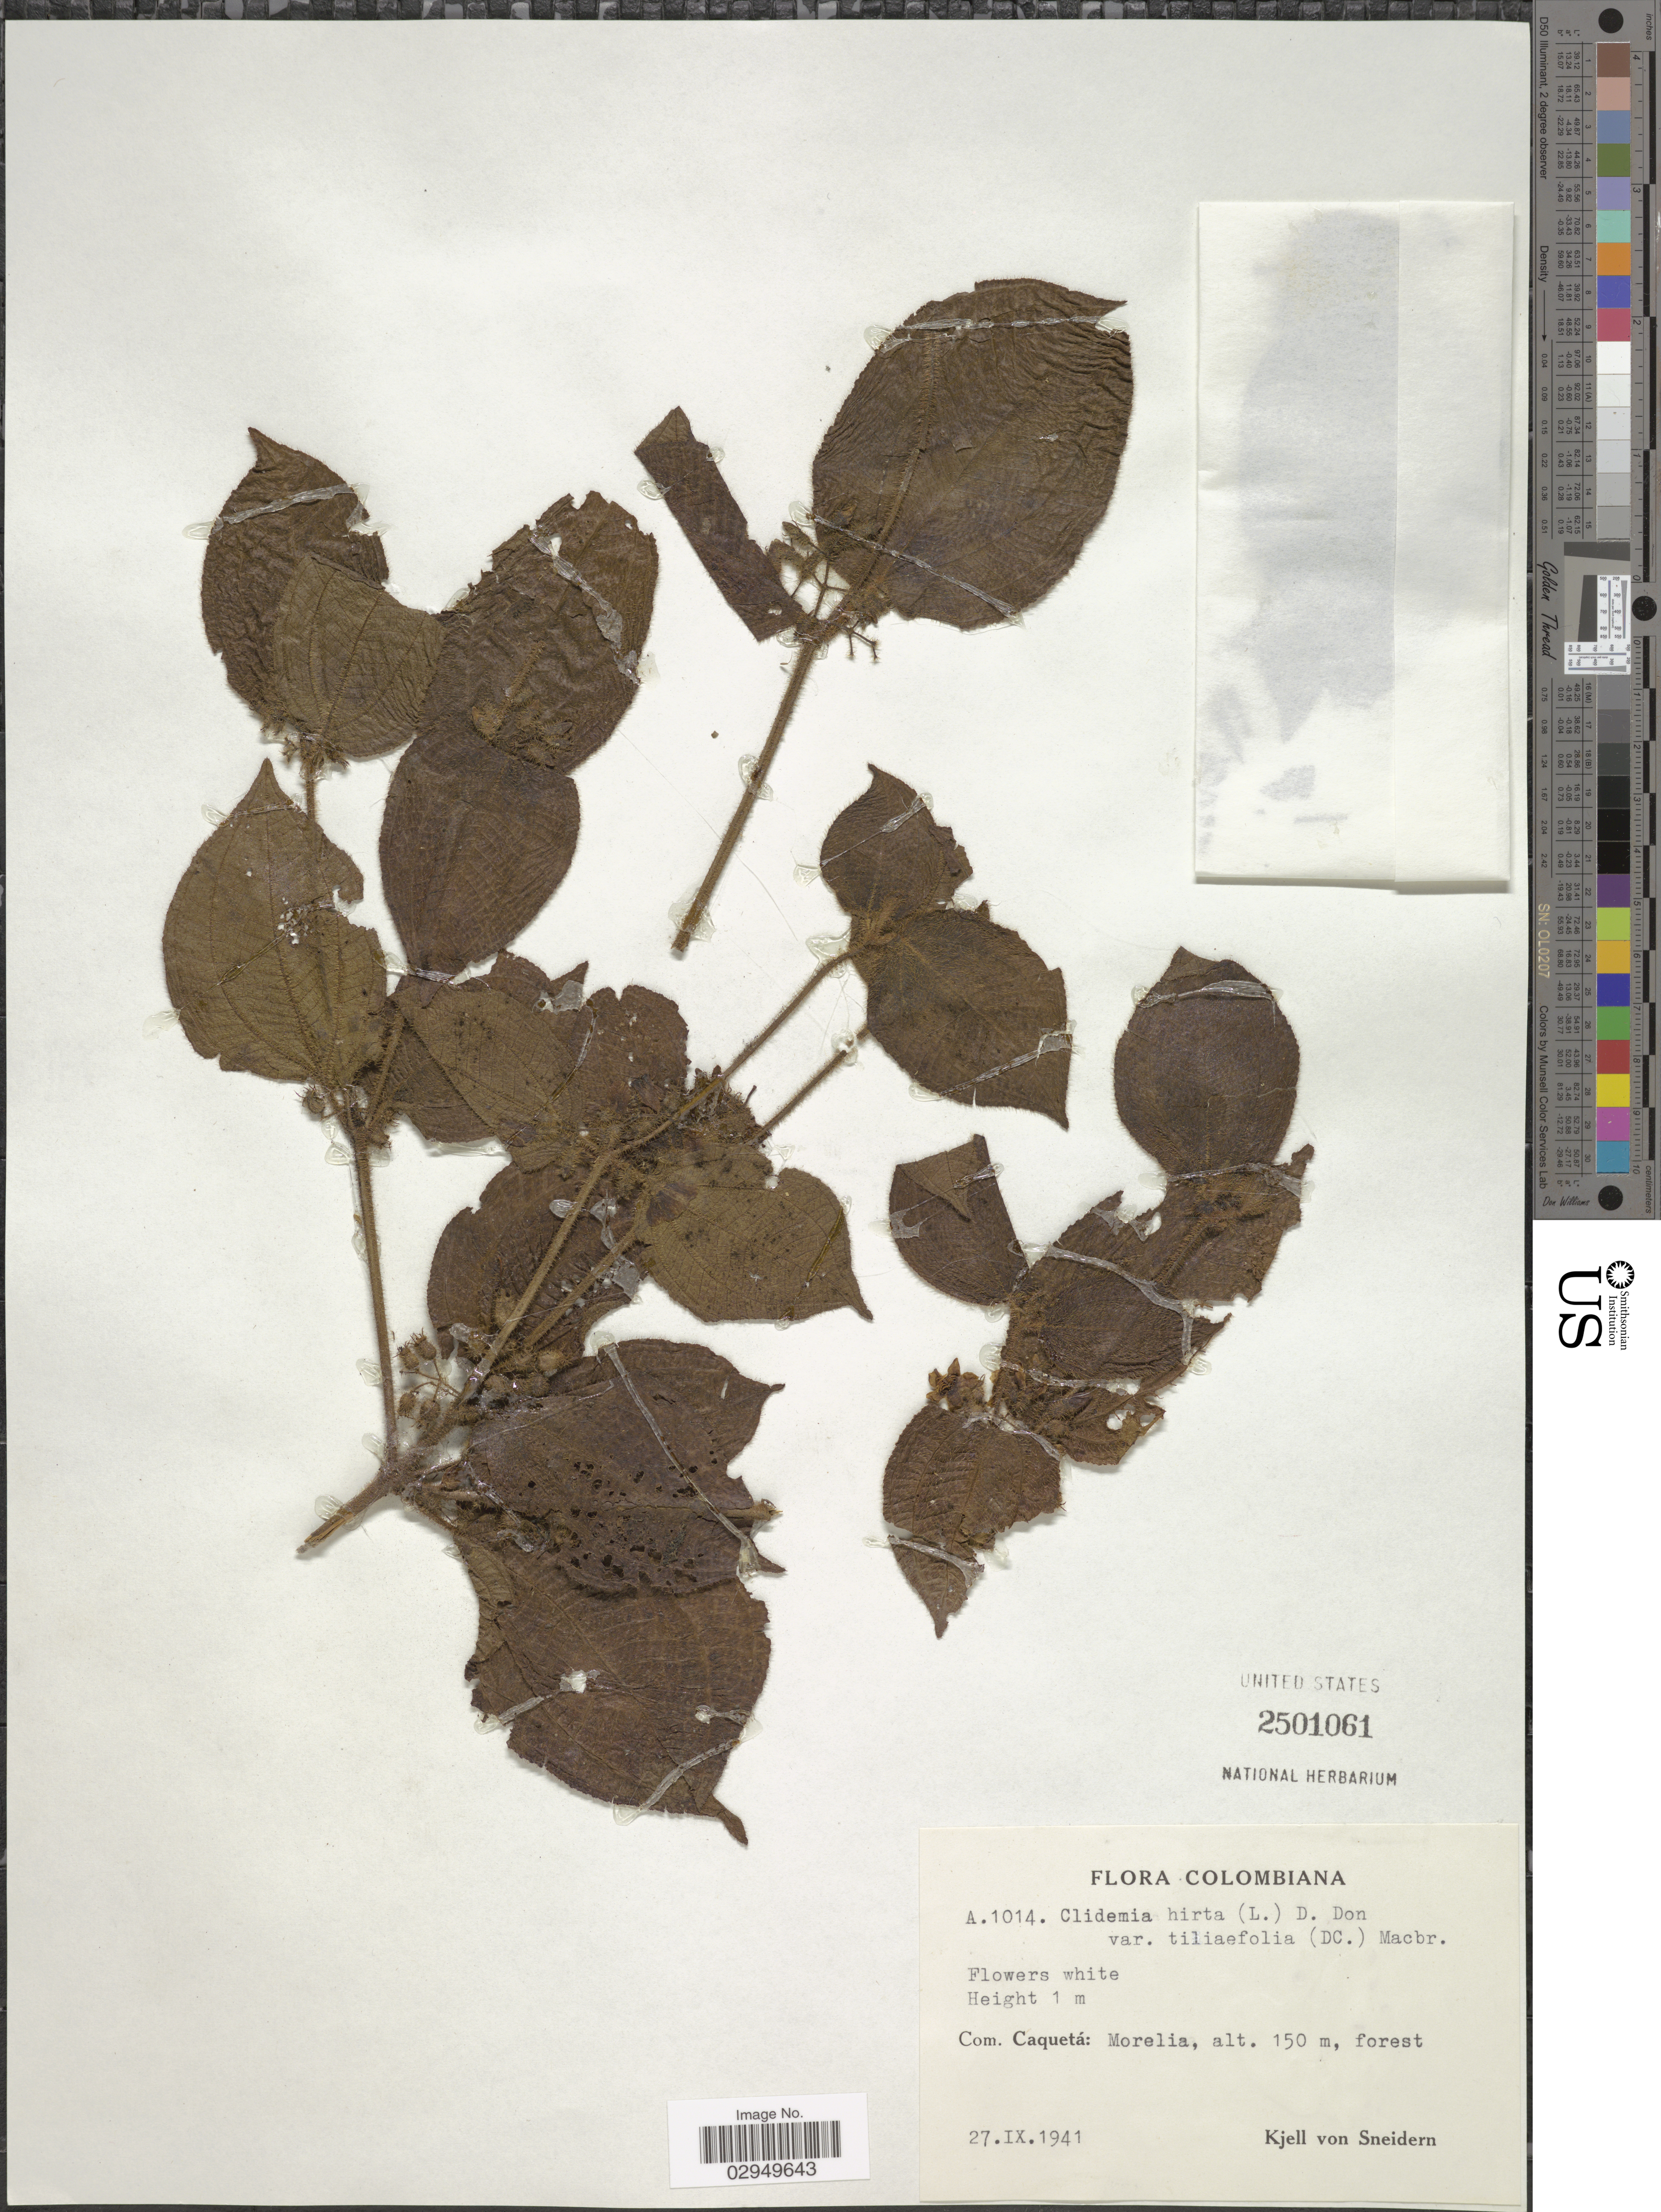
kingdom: Plantae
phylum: Tracheophyta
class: Magnoliopsida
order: Myrtales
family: Melastomataceae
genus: Clidemia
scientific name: Clidemia hirta var. tiliifolia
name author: (DC.) J.F. Macbr.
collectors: K. von Sneidern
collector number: A1014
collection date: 1941-09-27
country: Colombia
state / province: Caquetá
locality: Com. Caquetá: Morelia.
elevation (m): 150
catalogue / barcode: US 2501061